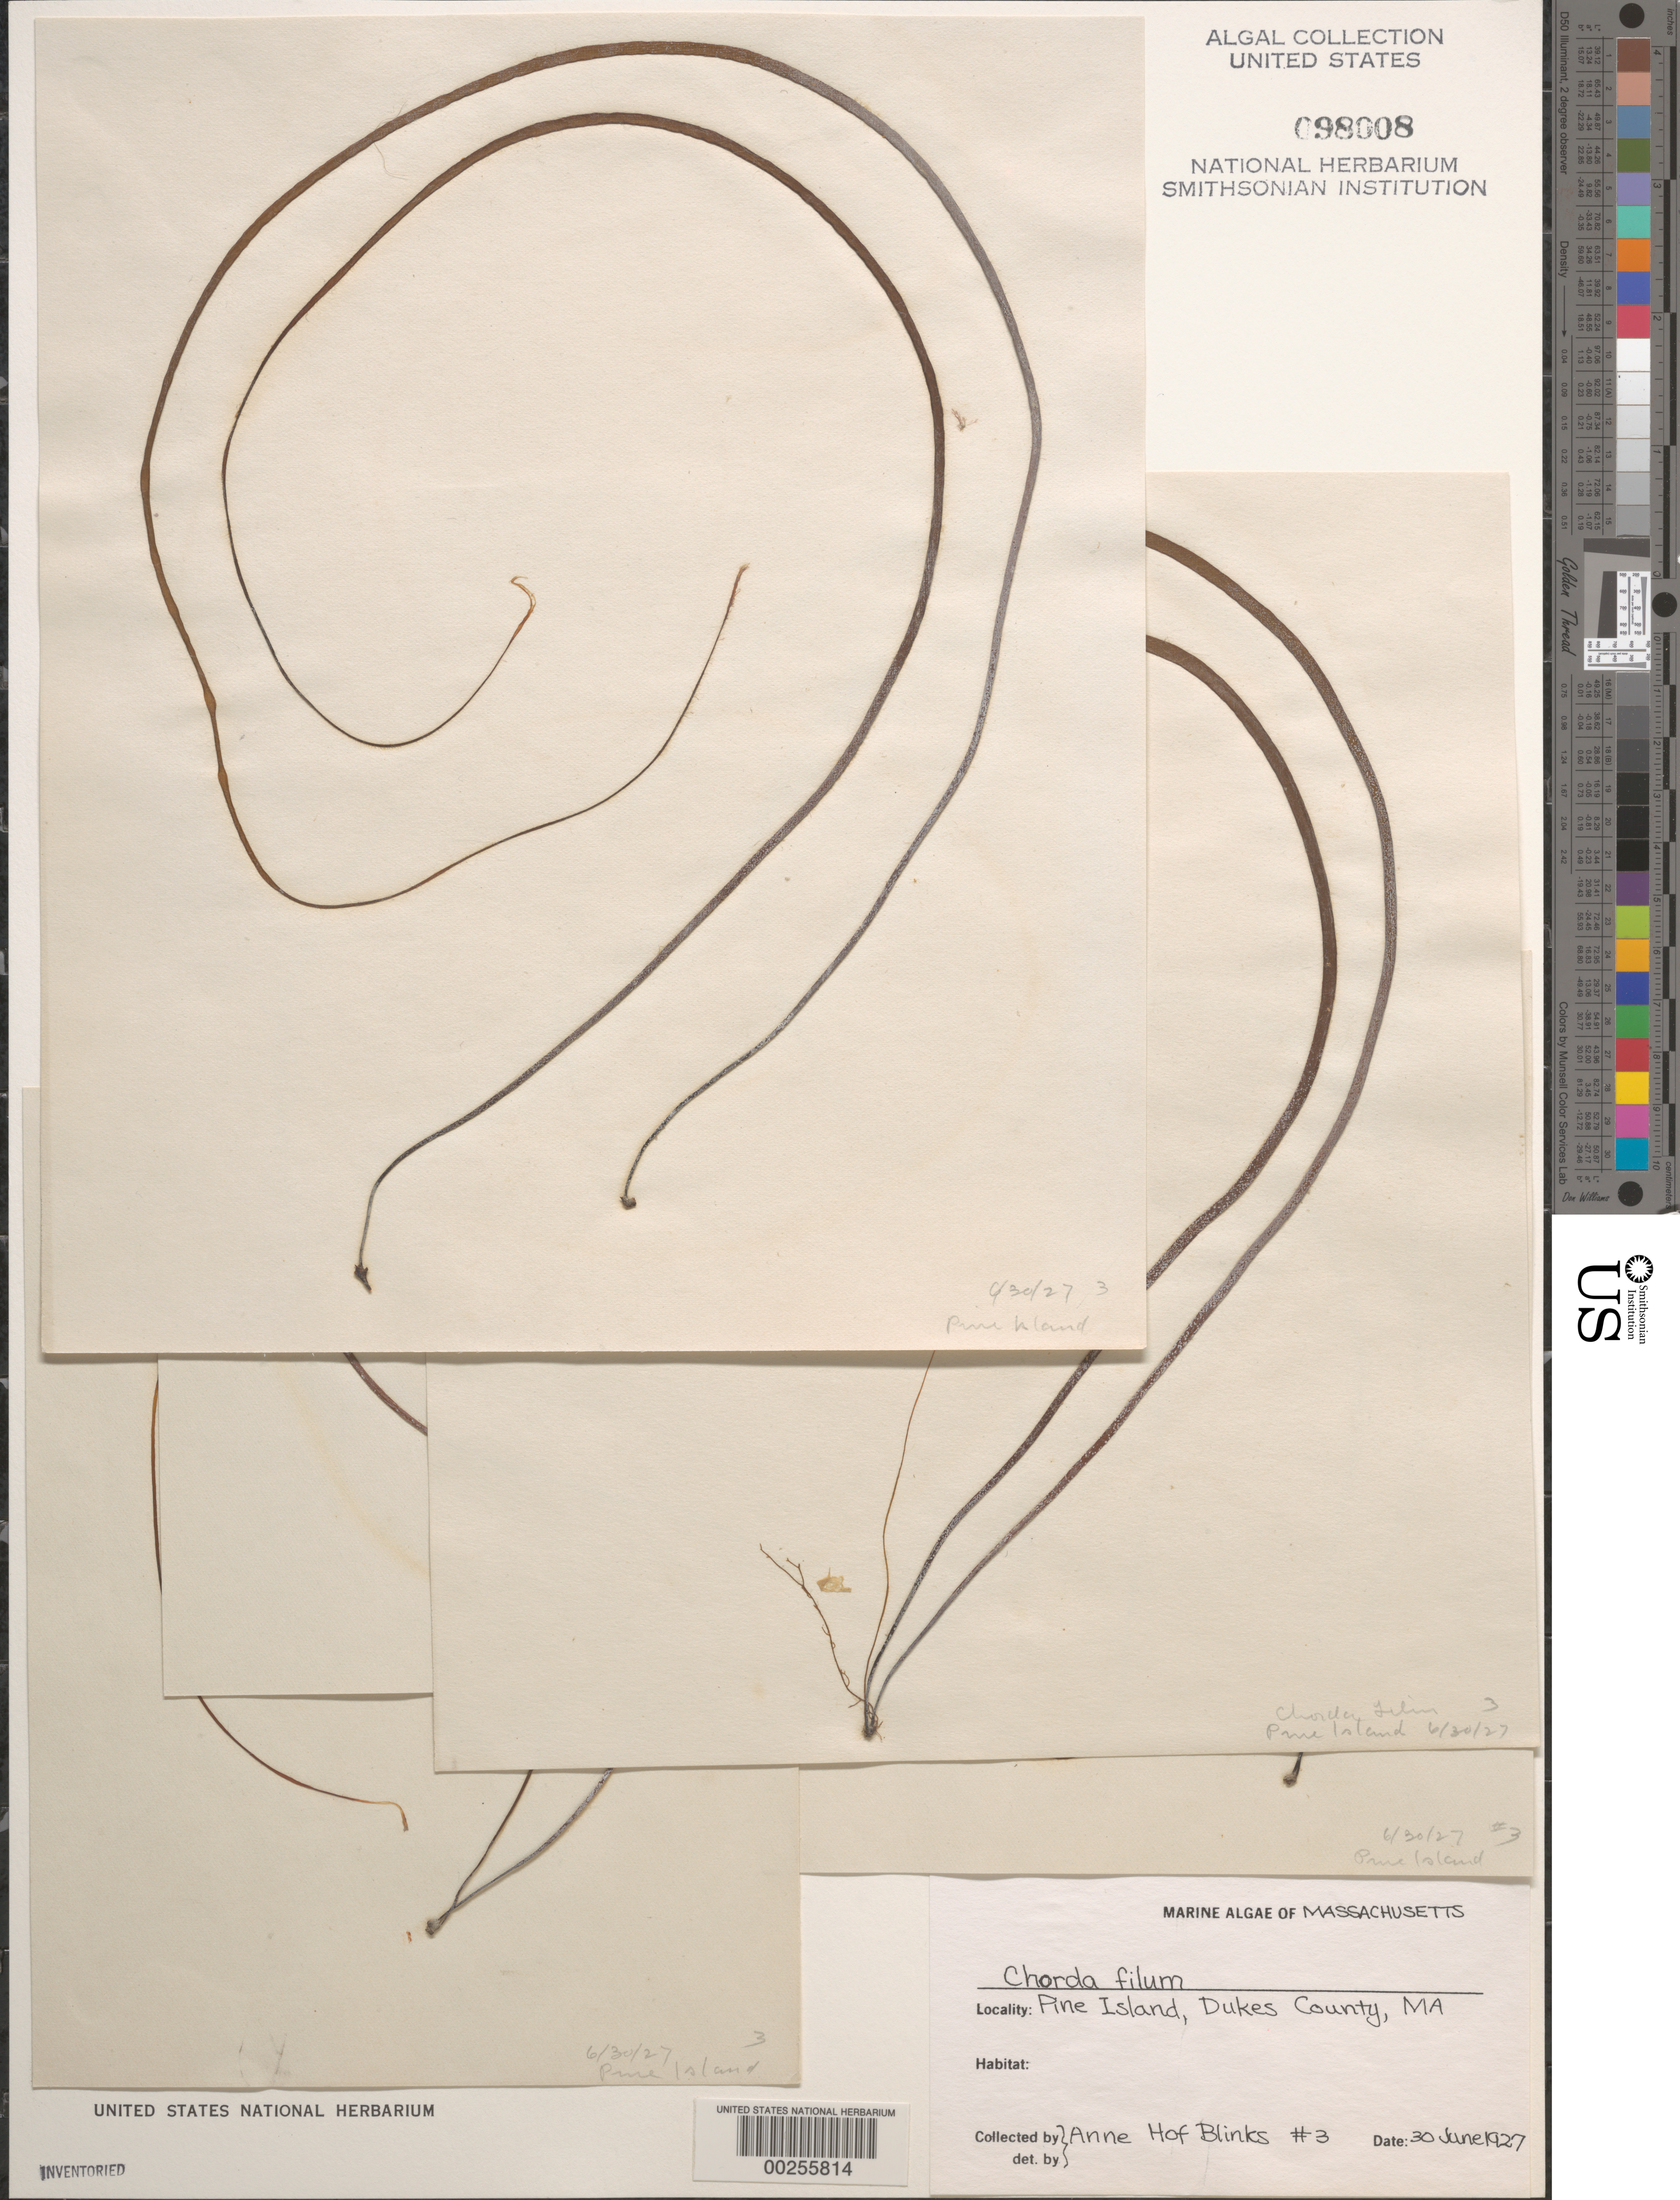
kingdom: Chromista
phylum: Ochrophyta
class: Phaeophyceae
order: Laminariales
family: Chordaceae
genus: Chorda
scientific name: Chorda filum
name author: (L.) Stackh.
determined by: Blinks, Anne Hof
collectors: A. Blinks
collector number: AHB 3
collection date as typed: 30 Jun 1927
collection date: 1927-06-30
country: United States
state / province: Massachusetts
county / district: Dukes County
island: Pine Island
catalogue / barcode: US 98008